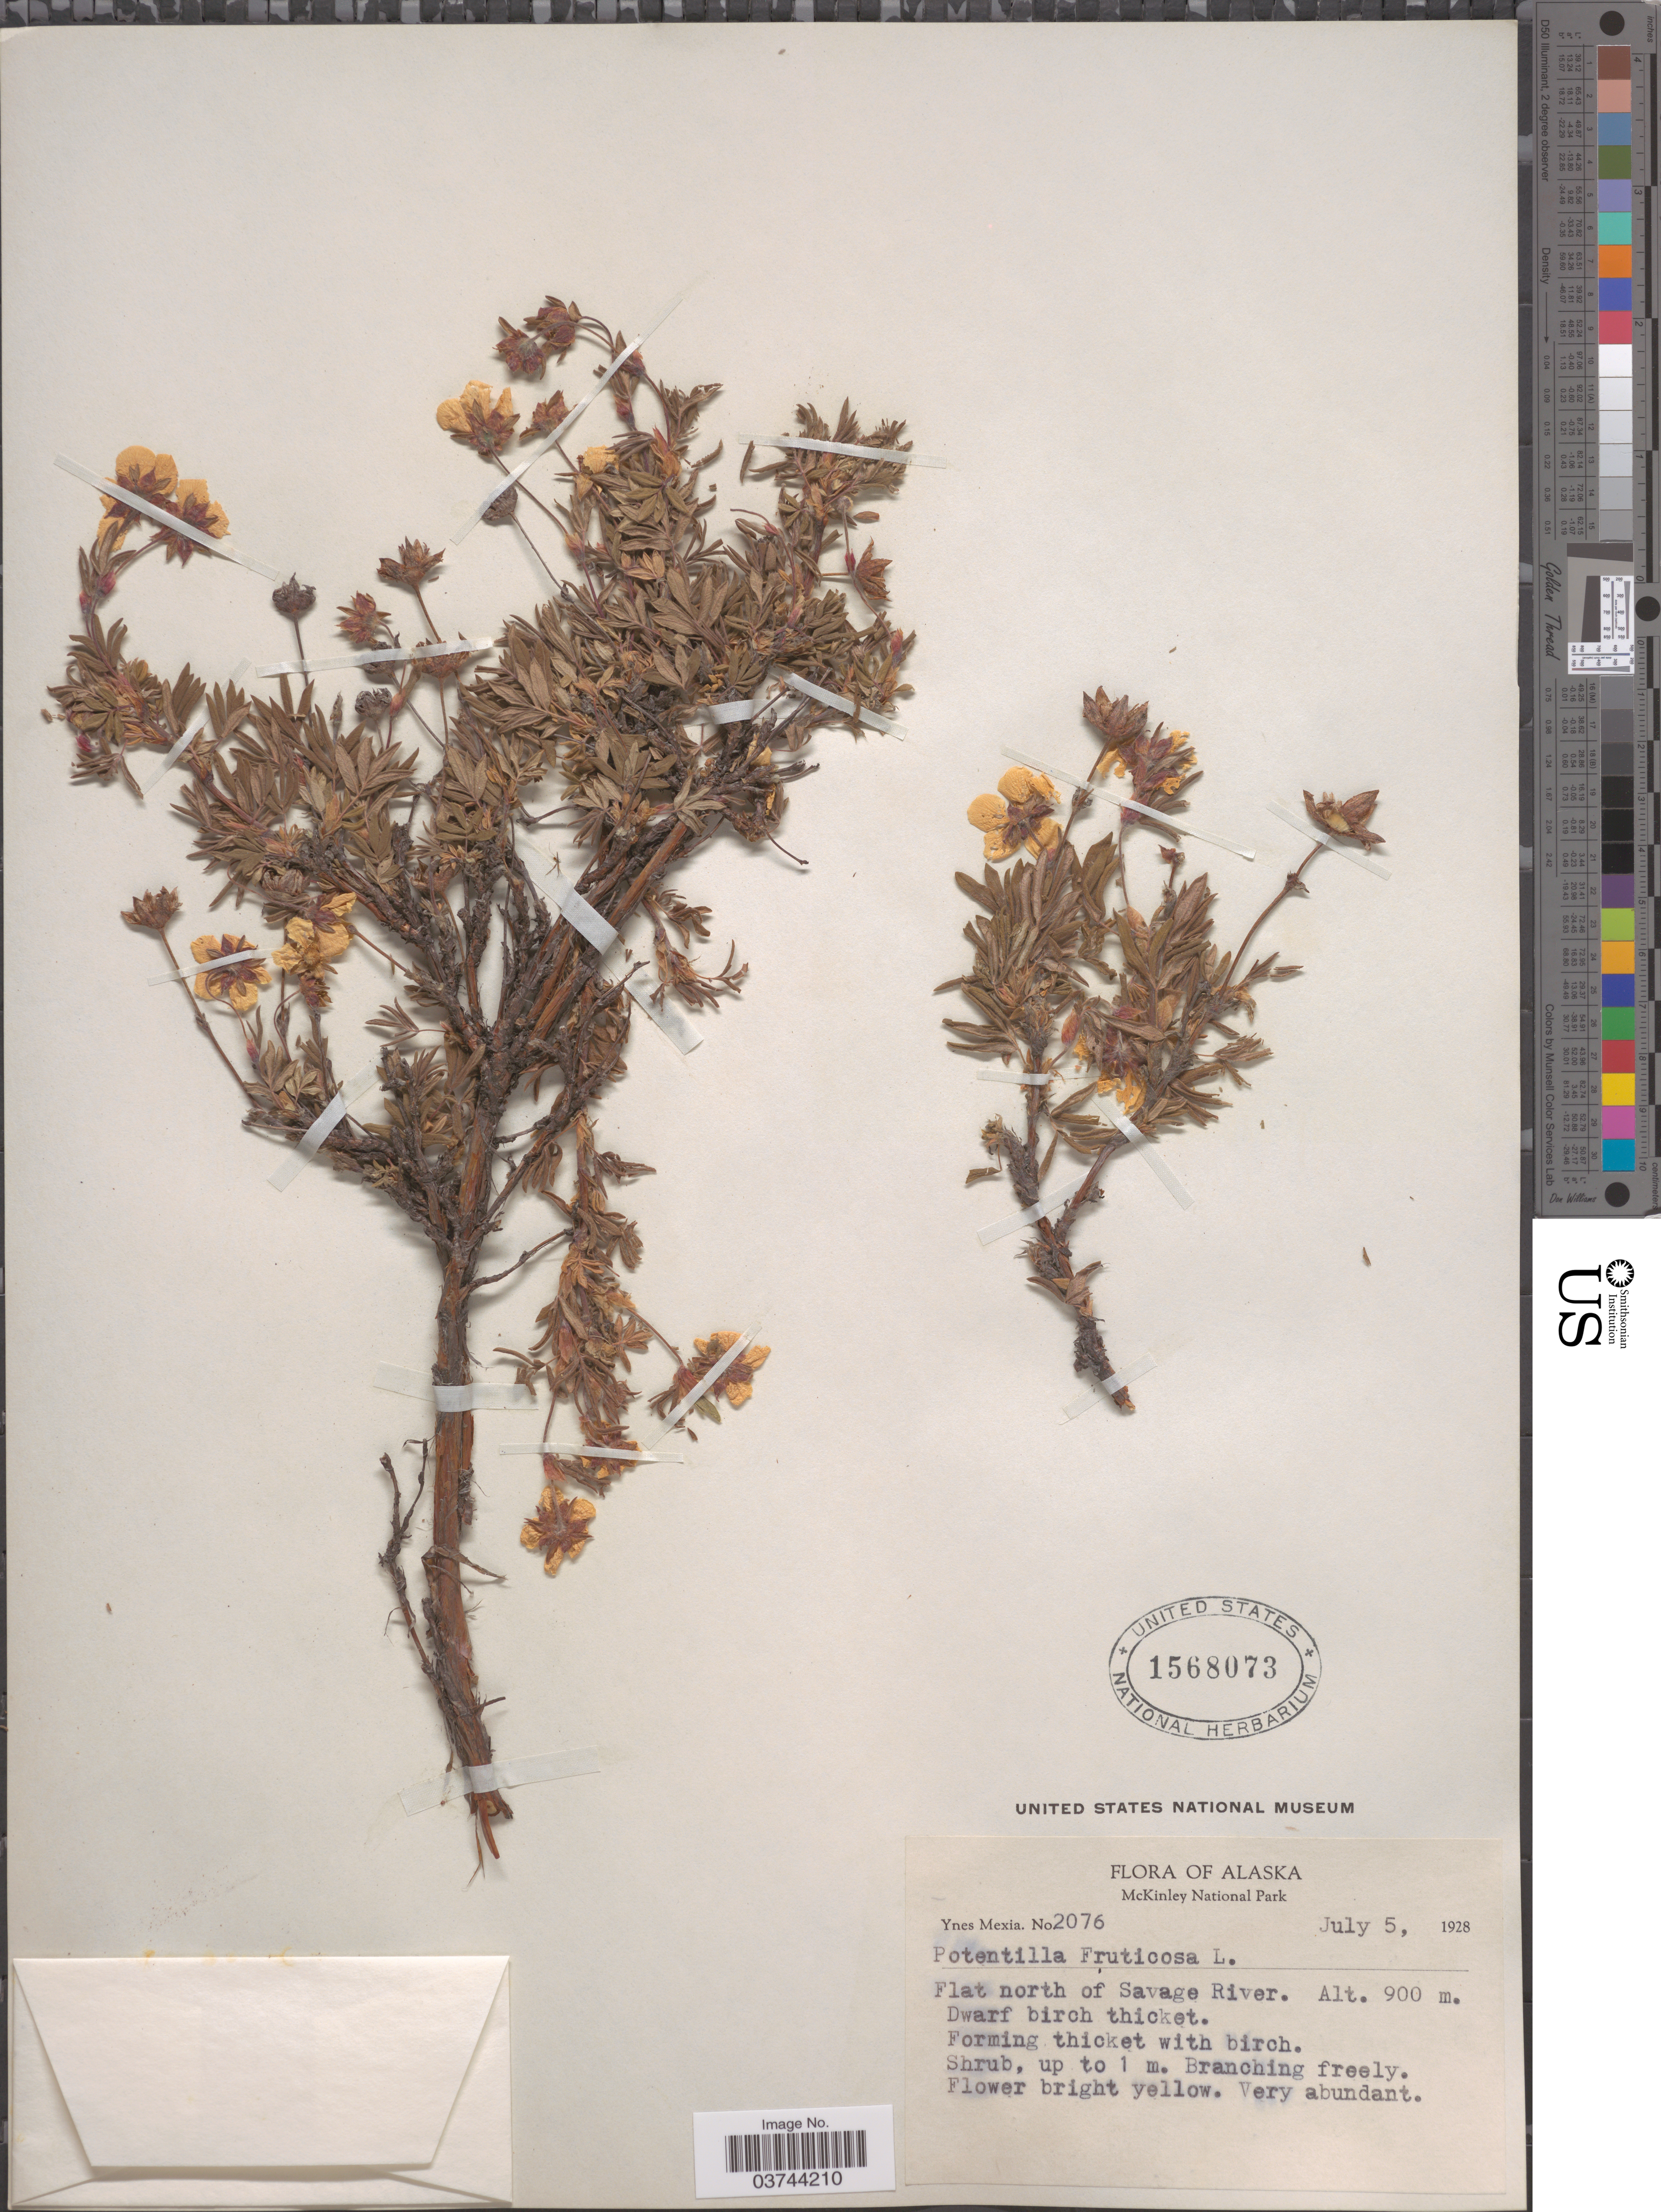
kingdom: Plantae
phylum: Tracheophyta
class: Magnoliopsida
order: Rosales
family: Rosaceae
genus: Dasiphora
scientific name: Dasiphora fruticosa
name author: (L.) Rydb.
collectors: Y. Mexia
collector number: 2076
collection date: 1928-07-05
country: United States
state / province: Alaska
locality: McKinley National Park. Flat north of Savage River.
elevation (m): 900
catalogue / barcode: US 1568073